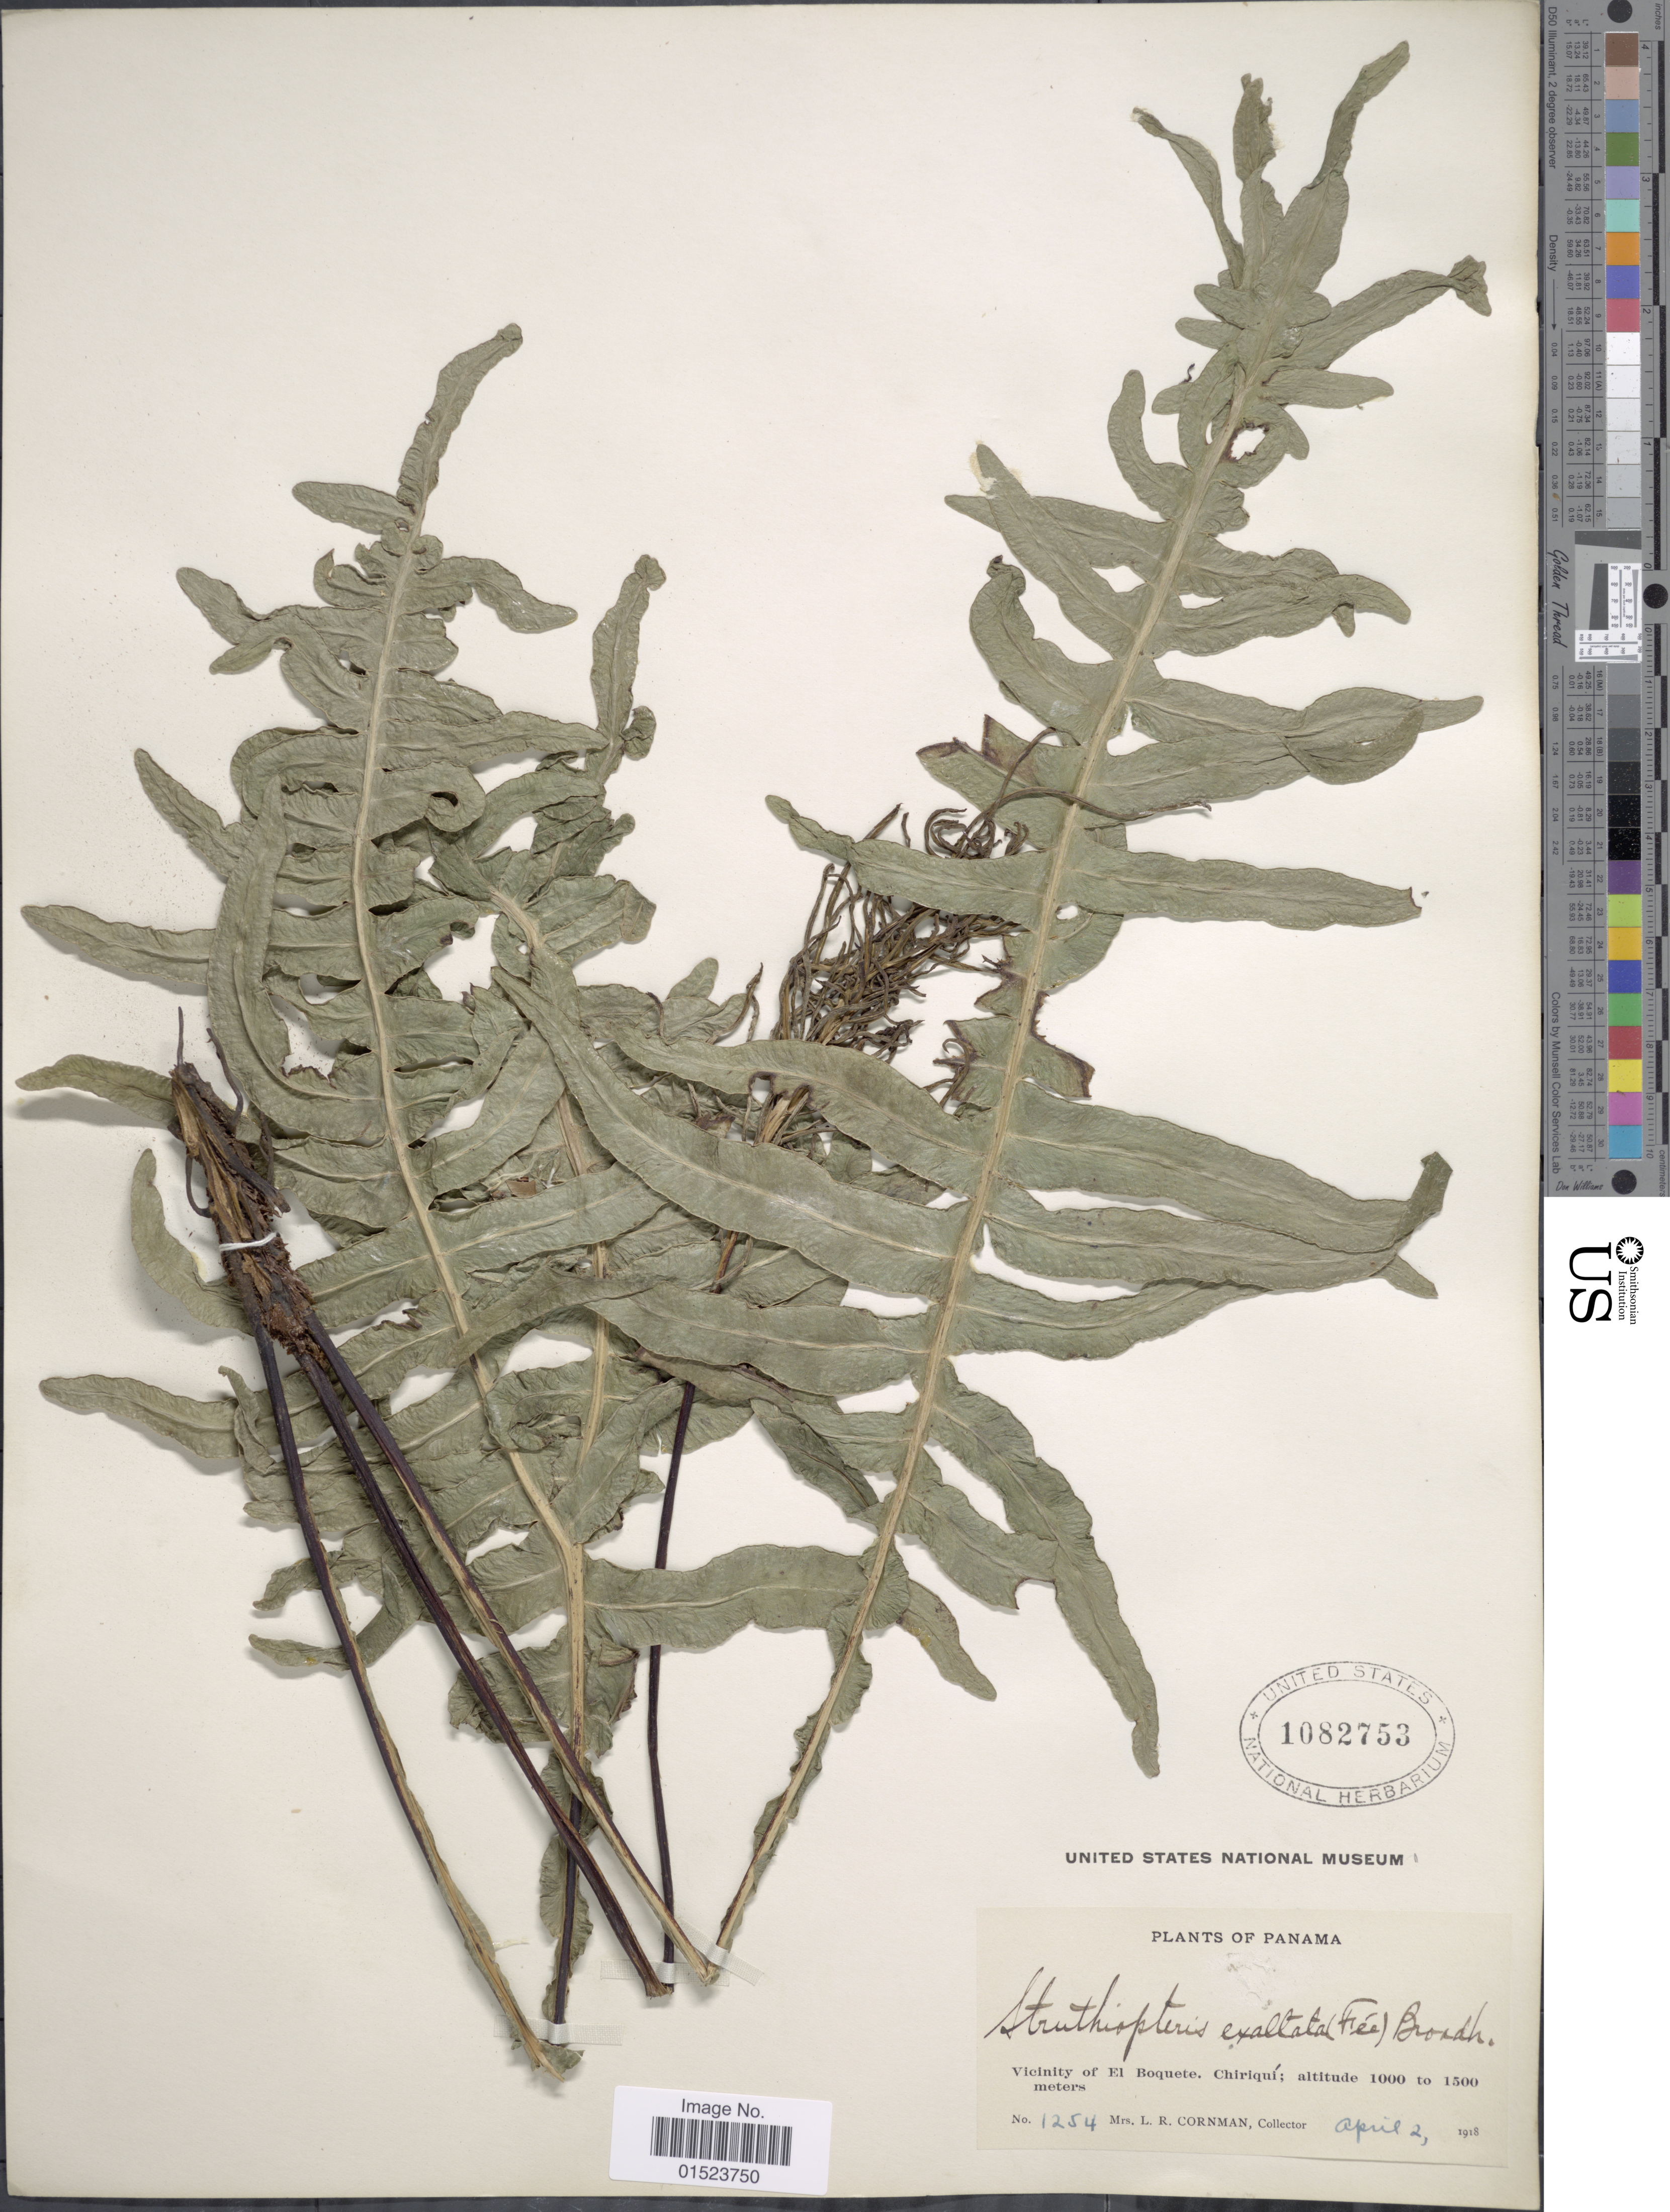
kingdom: Plantae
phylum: Tracheophyta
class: Polypodiopsida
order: Polypodiales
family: Blechnaceae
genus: Blechnum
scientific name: Blechnum divergens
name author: (Kunze) Mett.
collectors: L. Cornman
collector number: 1254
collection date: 1918-04-02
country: Panama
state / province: Chiriqui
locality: Vicinity of El Boquete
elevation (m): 1000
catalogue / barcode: US 1082753